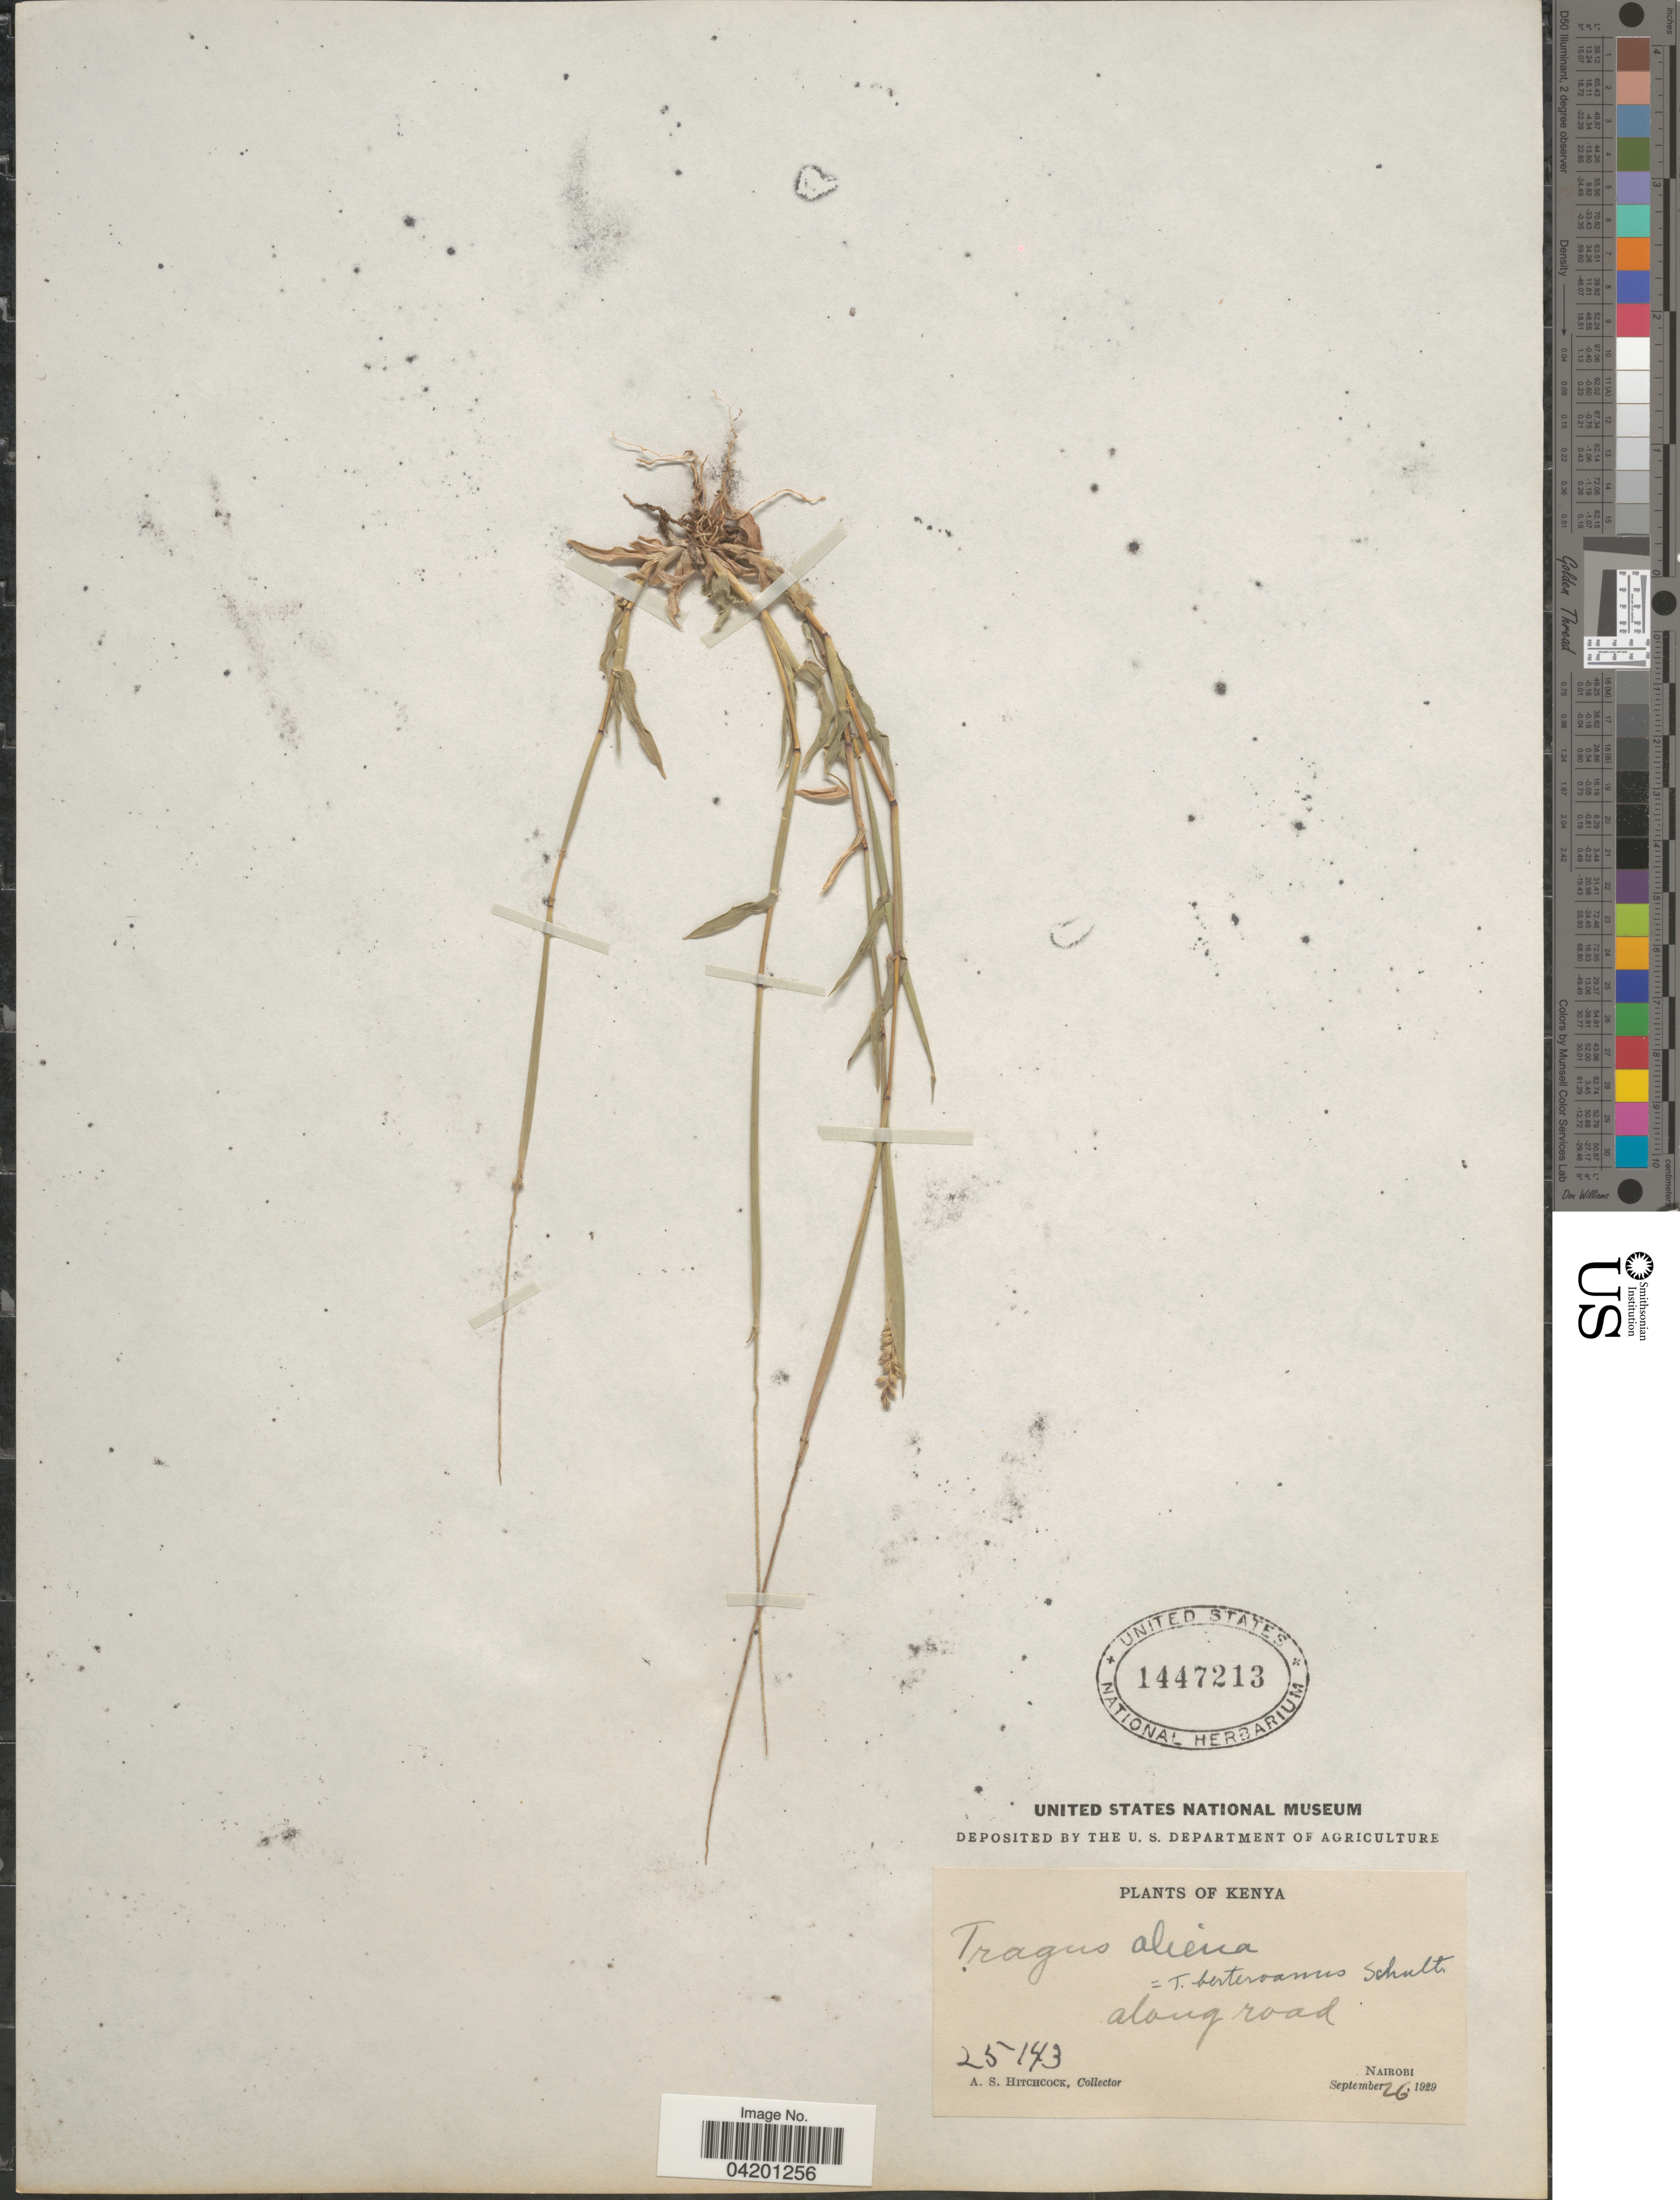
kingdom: Plantae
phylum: Tracheophyta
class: Liliopsida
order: Poales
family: Poaceae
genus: Tragus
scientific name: Tragus berteronianus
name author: Schult.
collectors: A. S. Hitchcock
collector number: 25143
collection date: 1929-09-26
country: Kenya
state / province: Nairobi Area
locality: Along road. Nairobi.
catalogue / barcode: US 1447213